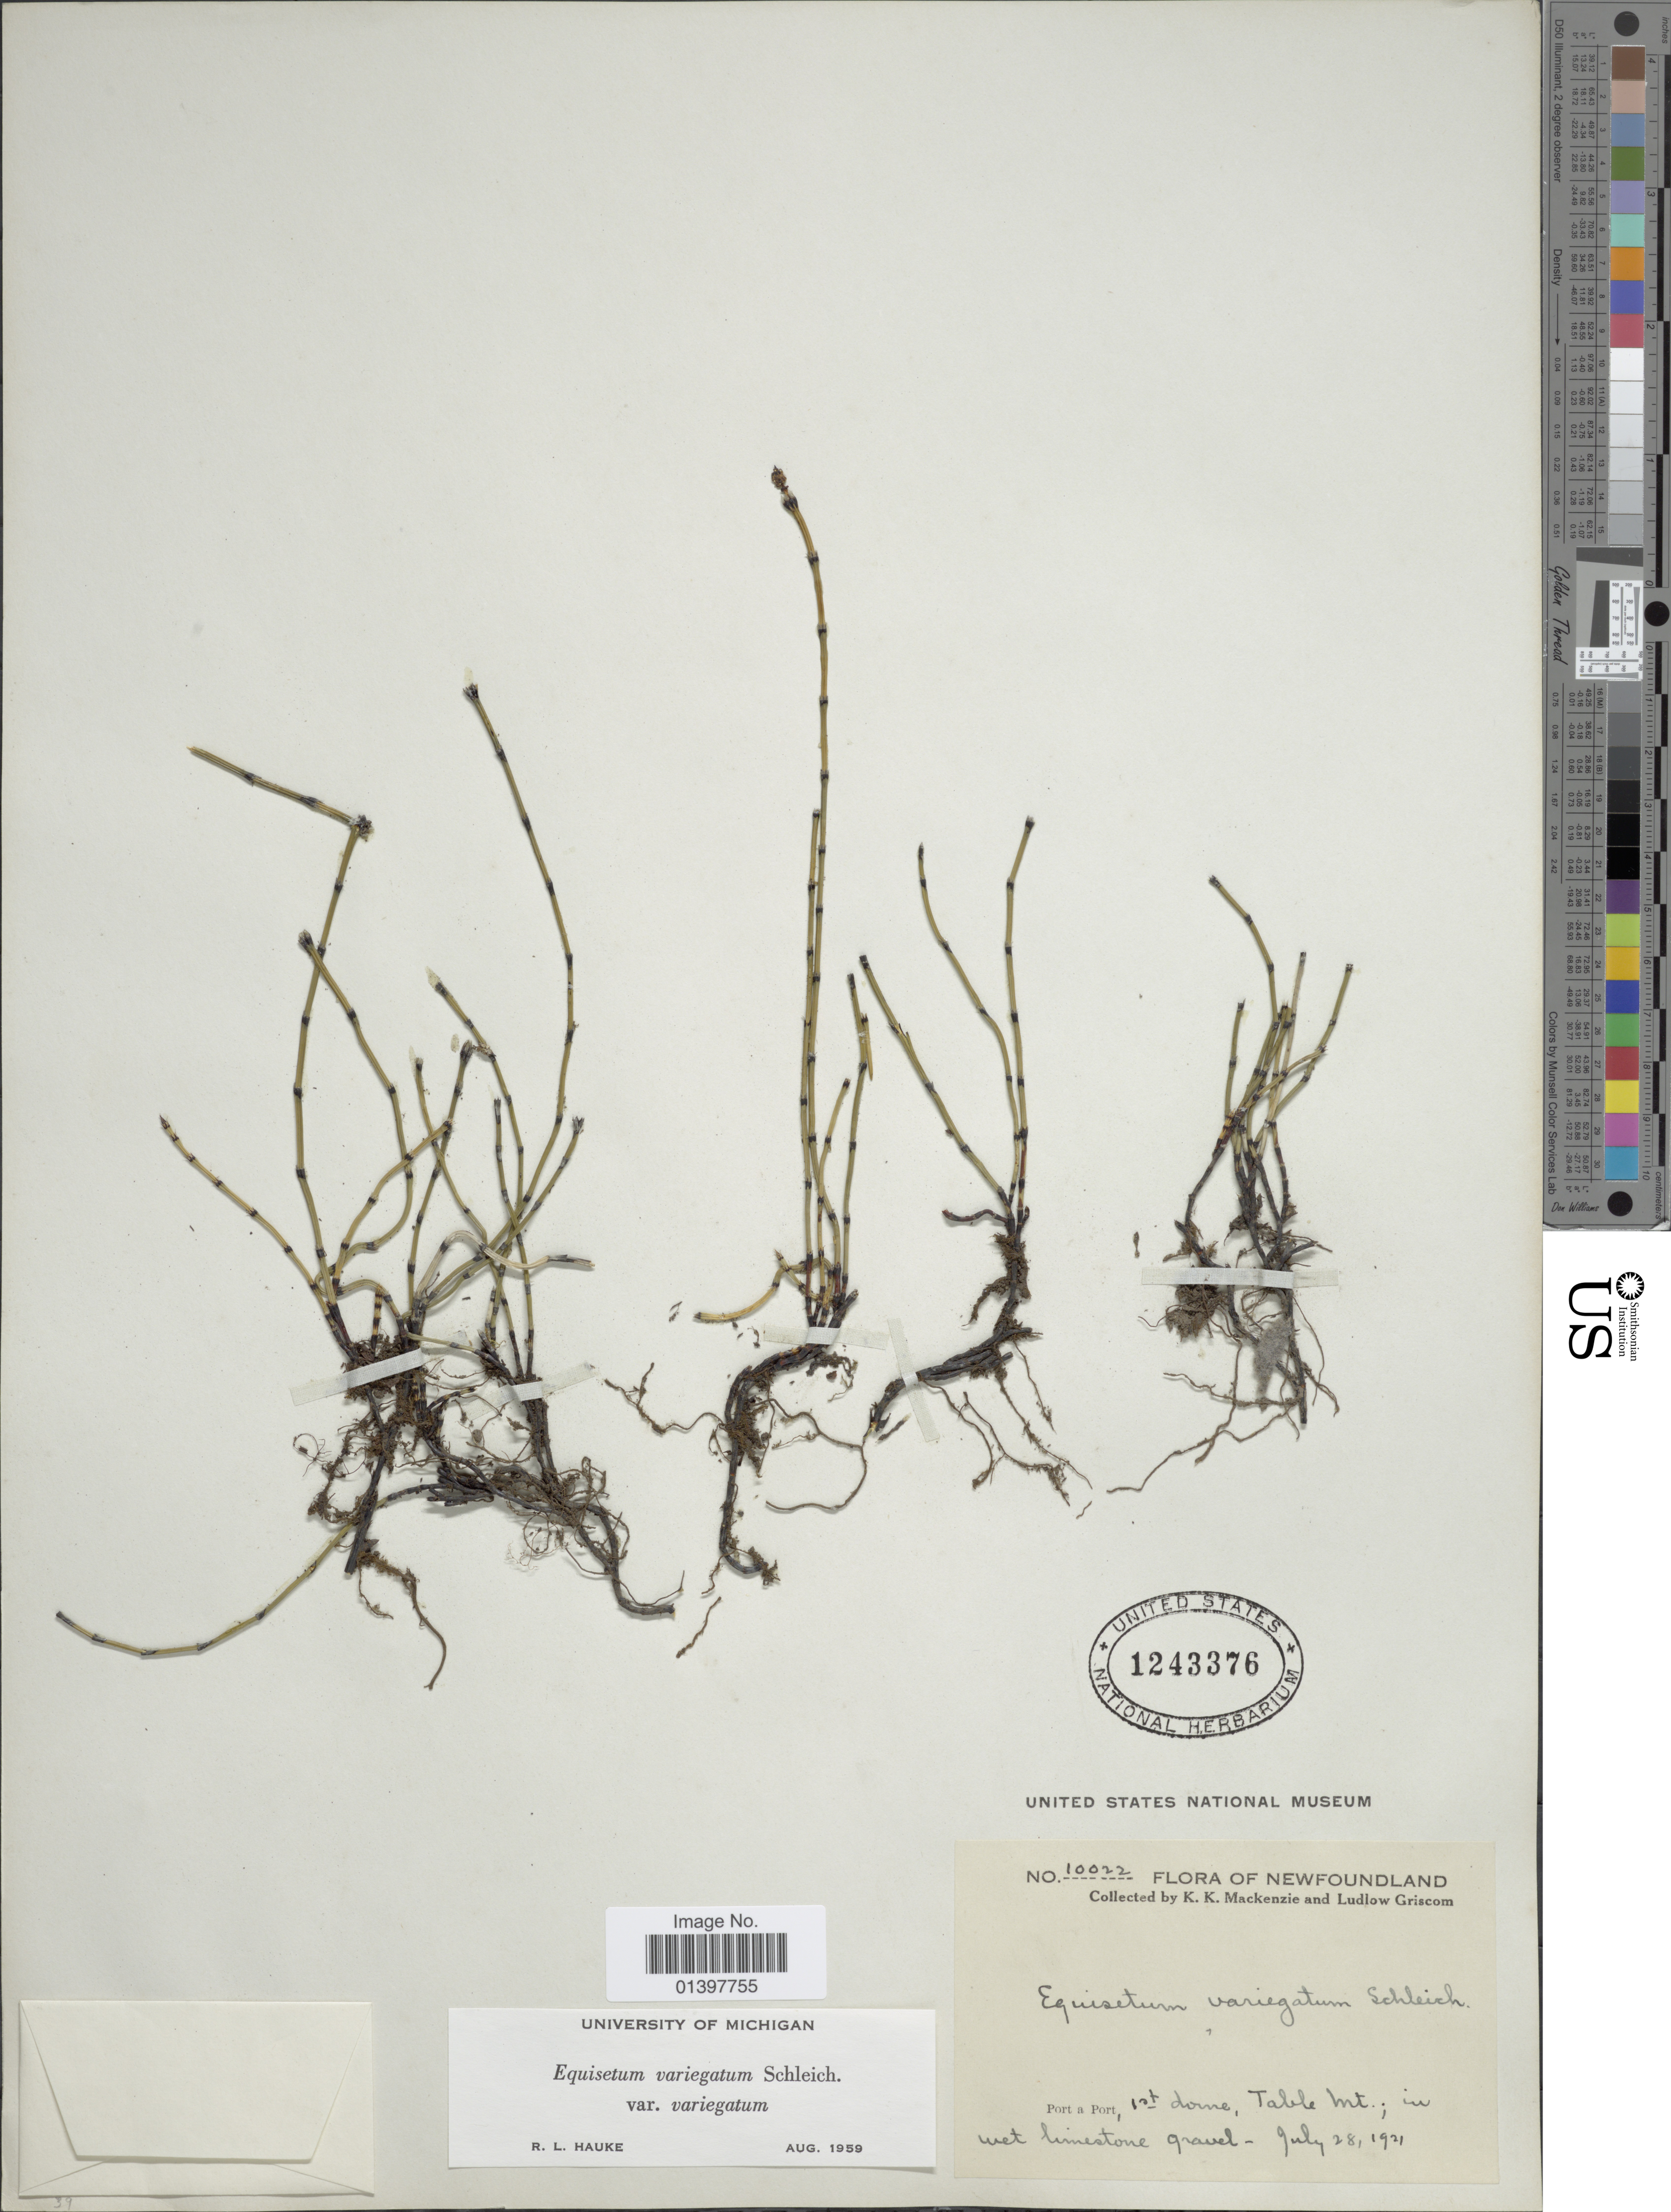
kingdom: Plantae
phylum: Tracheophyta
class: Polypodiopsida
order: Equisetales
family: Equisetaceae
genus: Equisetum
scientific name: Equisetum variegatum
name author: Schleich. ex F. Weber & D. Mohr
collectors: K. K. Mackenzie & L. Griscom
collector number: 10022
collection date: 1921-07-28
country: Canada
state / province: Newfoundland and Labrador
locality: Port a port, 1st done Table mt., in wet limestone gravel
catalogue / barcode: US 1243376